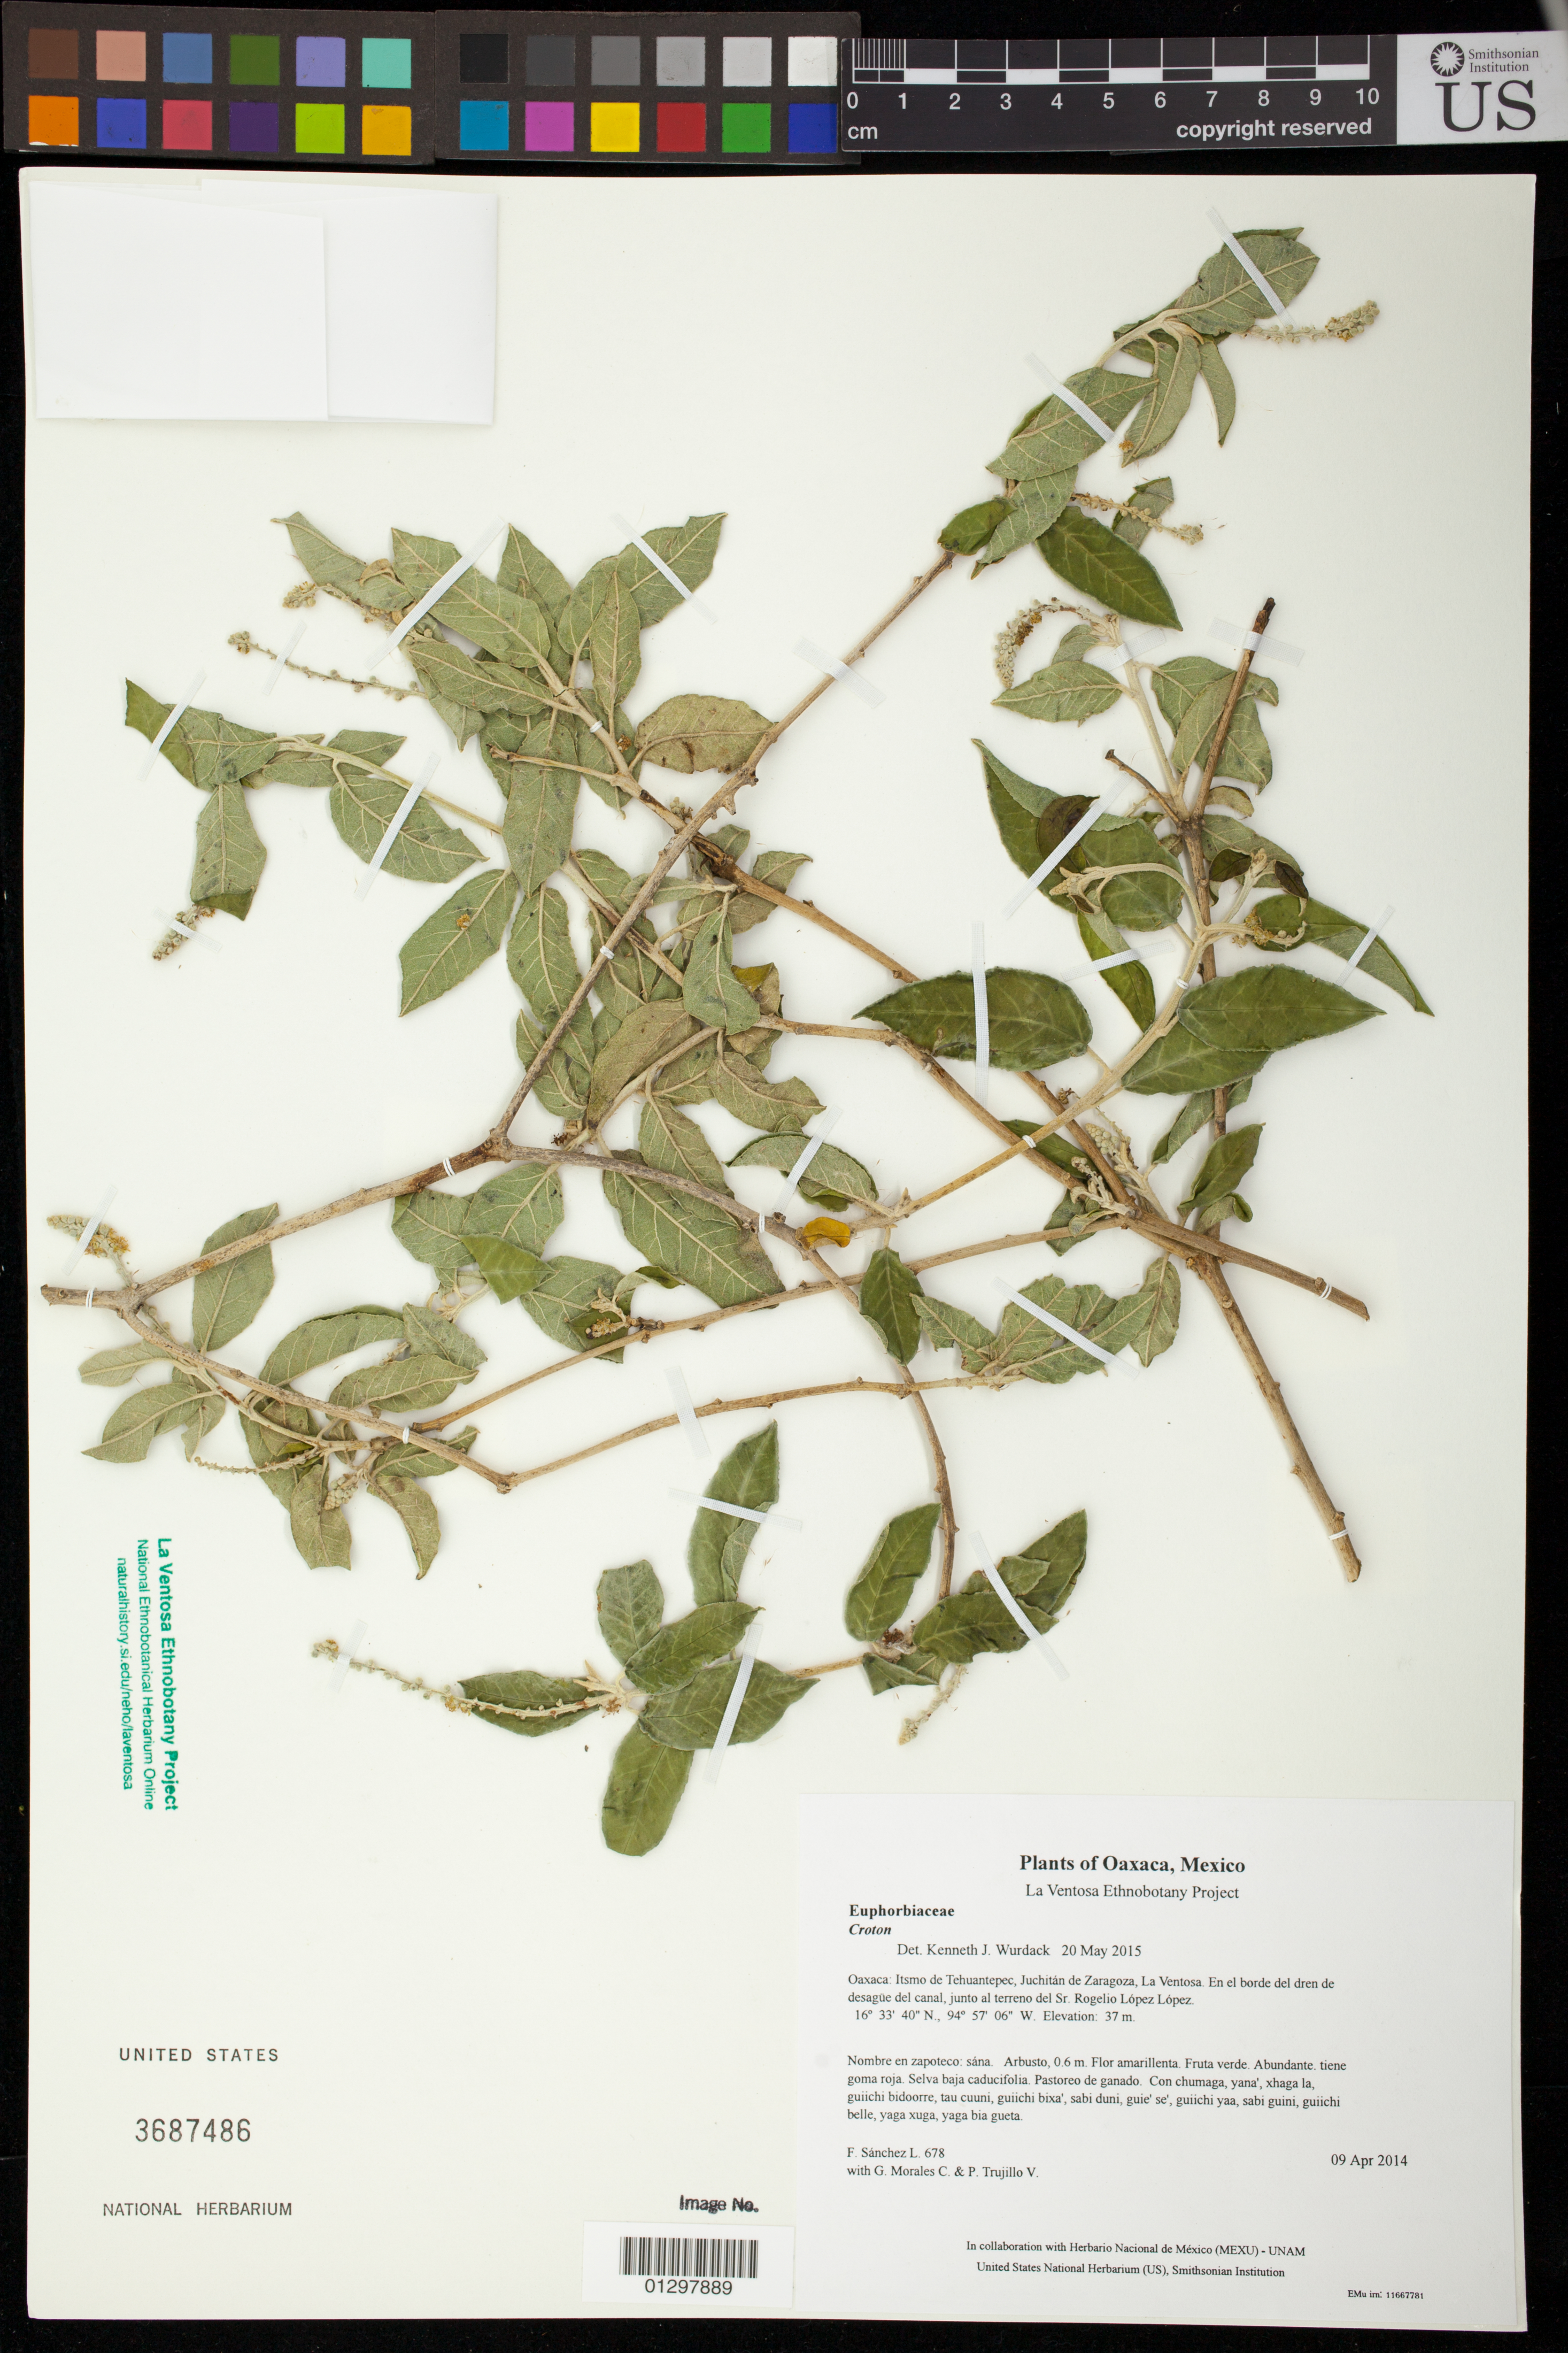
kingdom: Plantae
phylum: Tracheophyta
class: Magnoliopsida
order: Malpighiales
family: Euphorbiaceae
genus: Croton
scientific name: Croton roxanae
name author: Croizat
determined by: Berry, P. E.; Van Ee, B. W.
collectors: F. Sánchez L., G. Morales C. & P. Trujillo V.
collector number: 678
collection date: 2014-04-09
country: Mexico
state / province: Oaxaca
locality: Itsmo de Tehuantepec, Juchitán de Zaragoza, La Ventosa. En el borde del dren de desagüe del canal, junto al terreno del Sr. Rogelio López López.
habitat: Selva baja caducifolia. Pastoreo de ganado.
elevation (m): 37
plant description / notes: JEBOT, MEXU, SERO, US; Yaga bandaga. 0.6 m. Guie' naguchi ga. Cuaananaxhi naga'. Stale.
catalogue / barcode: US 3687486